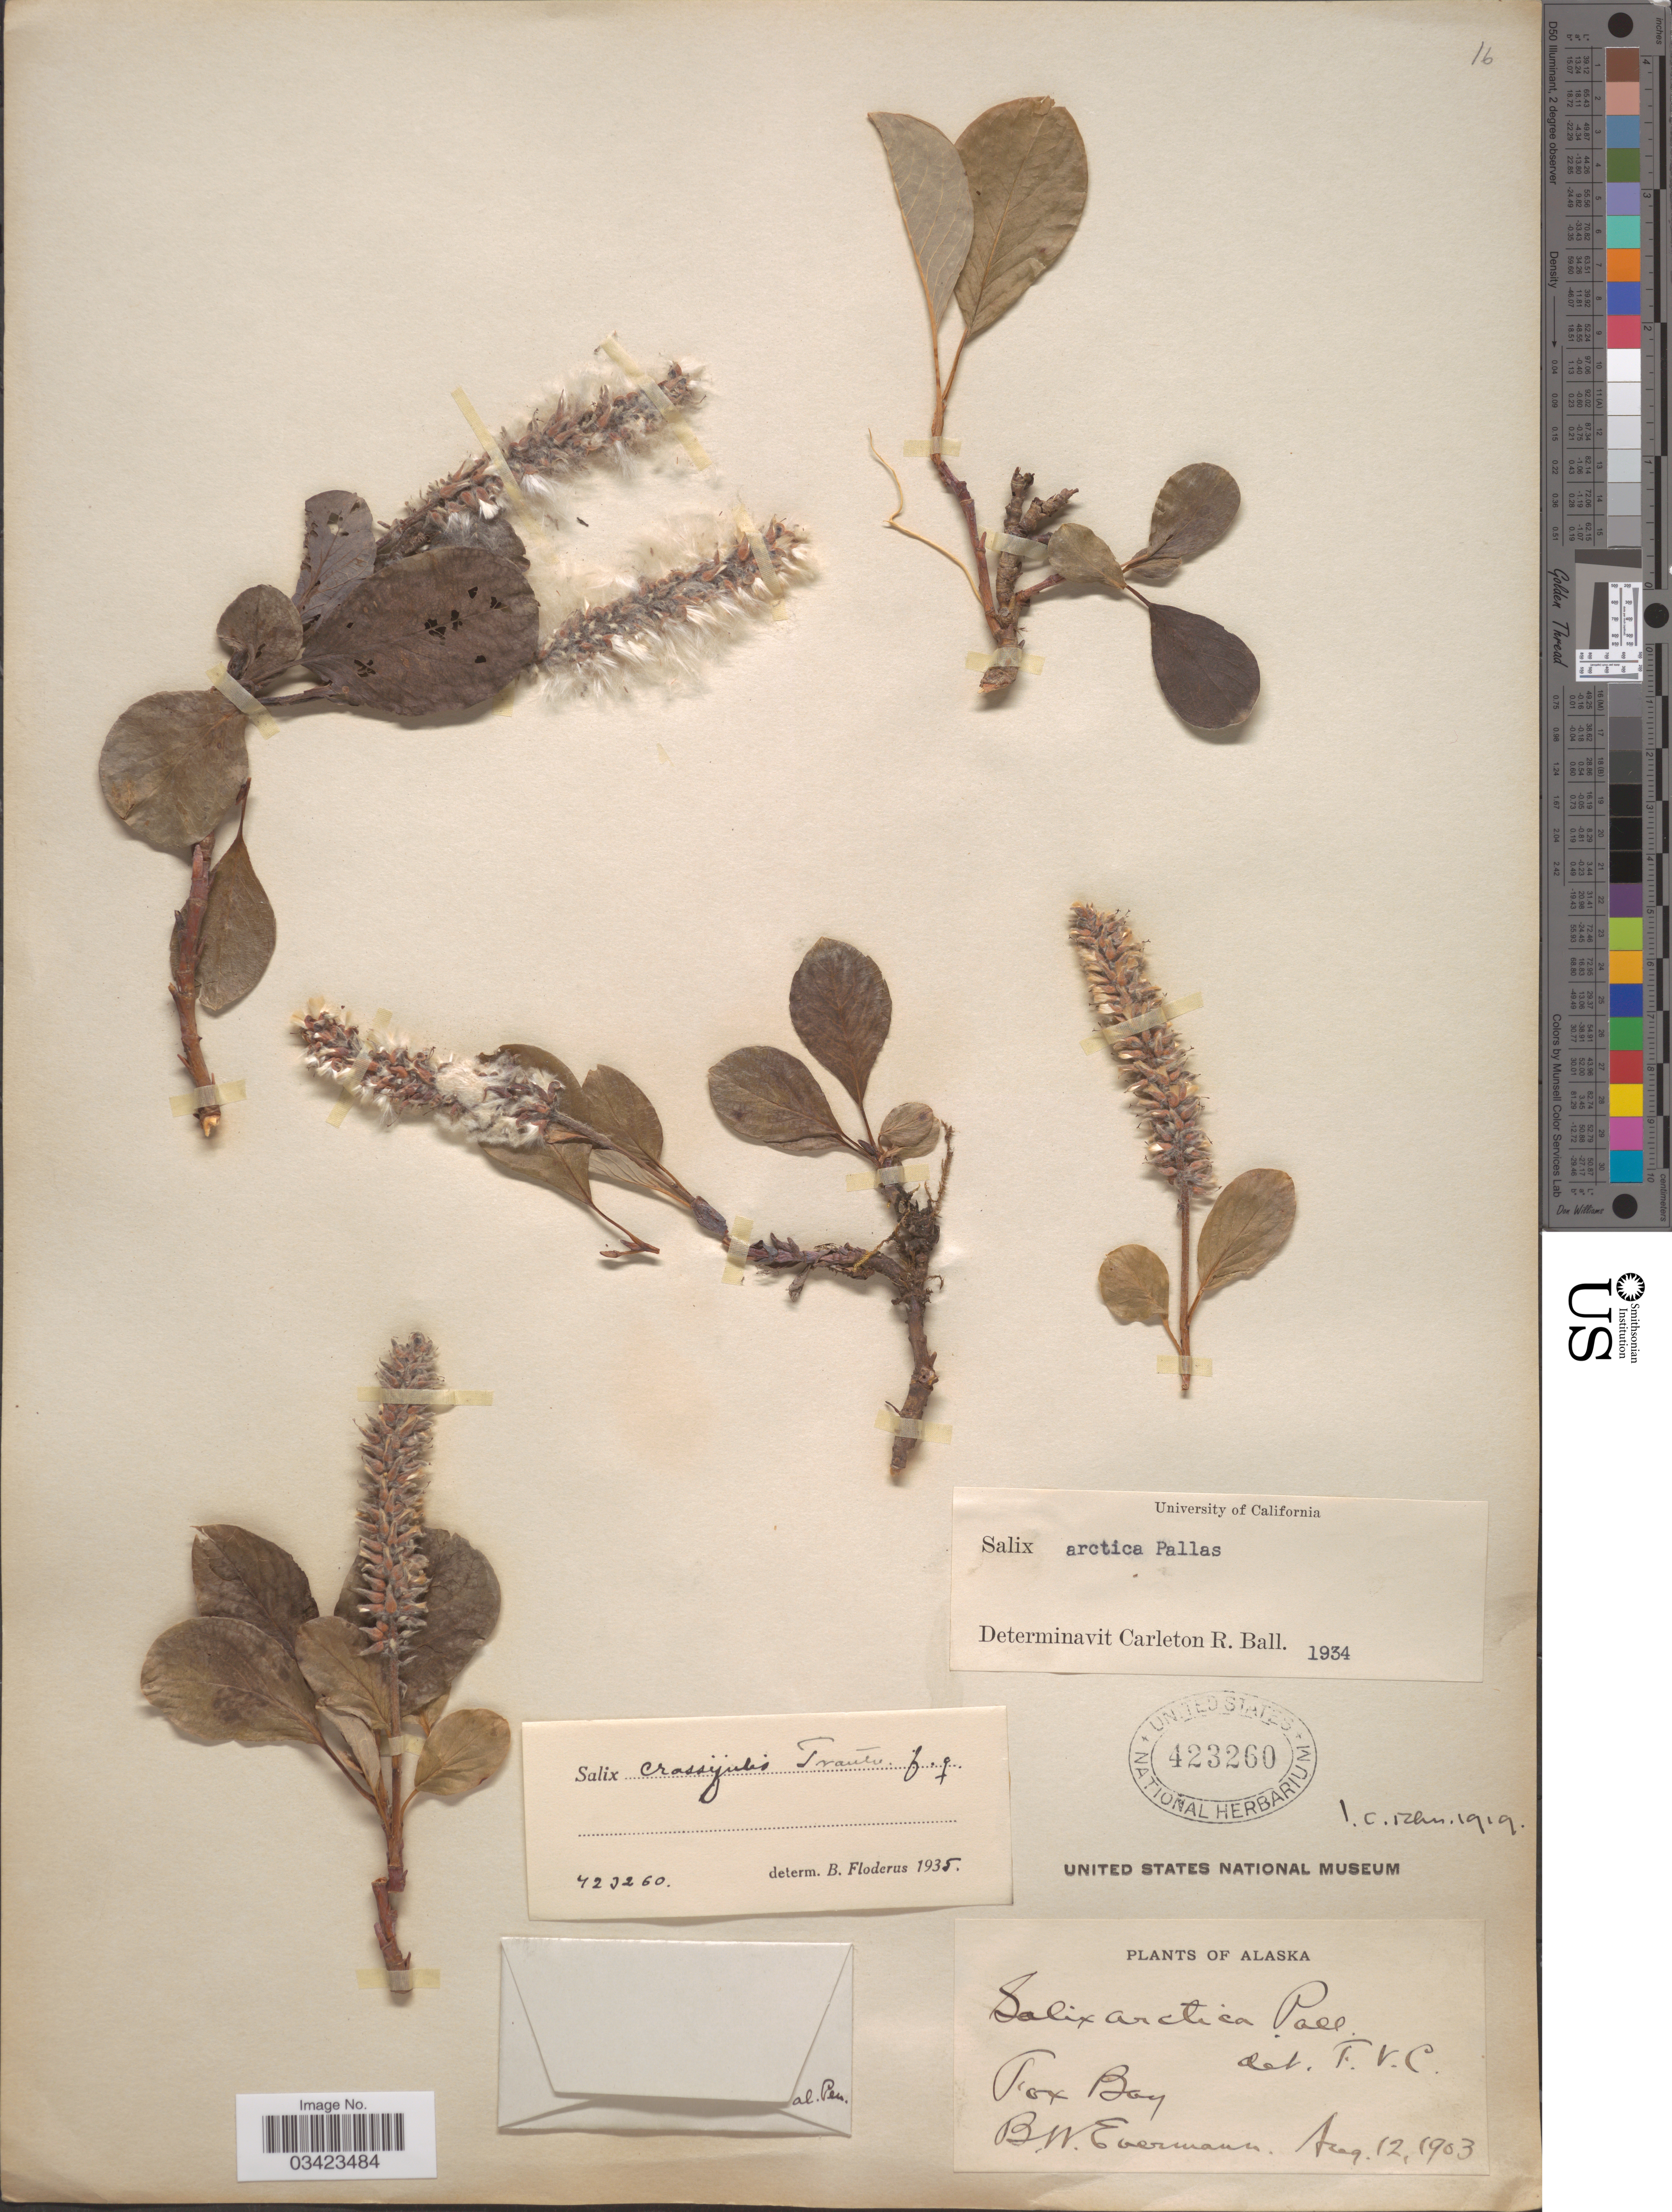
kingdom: Plantae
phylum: Tracheophyta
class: Magnoliopsida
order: Malpighiales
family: Salicaceae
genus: Salix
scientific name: Salix arctica var. araioclada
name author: (C.K. Schneid.) Raup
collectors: B. W. Evermann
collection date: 1903-08-12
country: United States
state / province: Alaska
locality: Fox Bay.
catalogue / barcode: US 423260